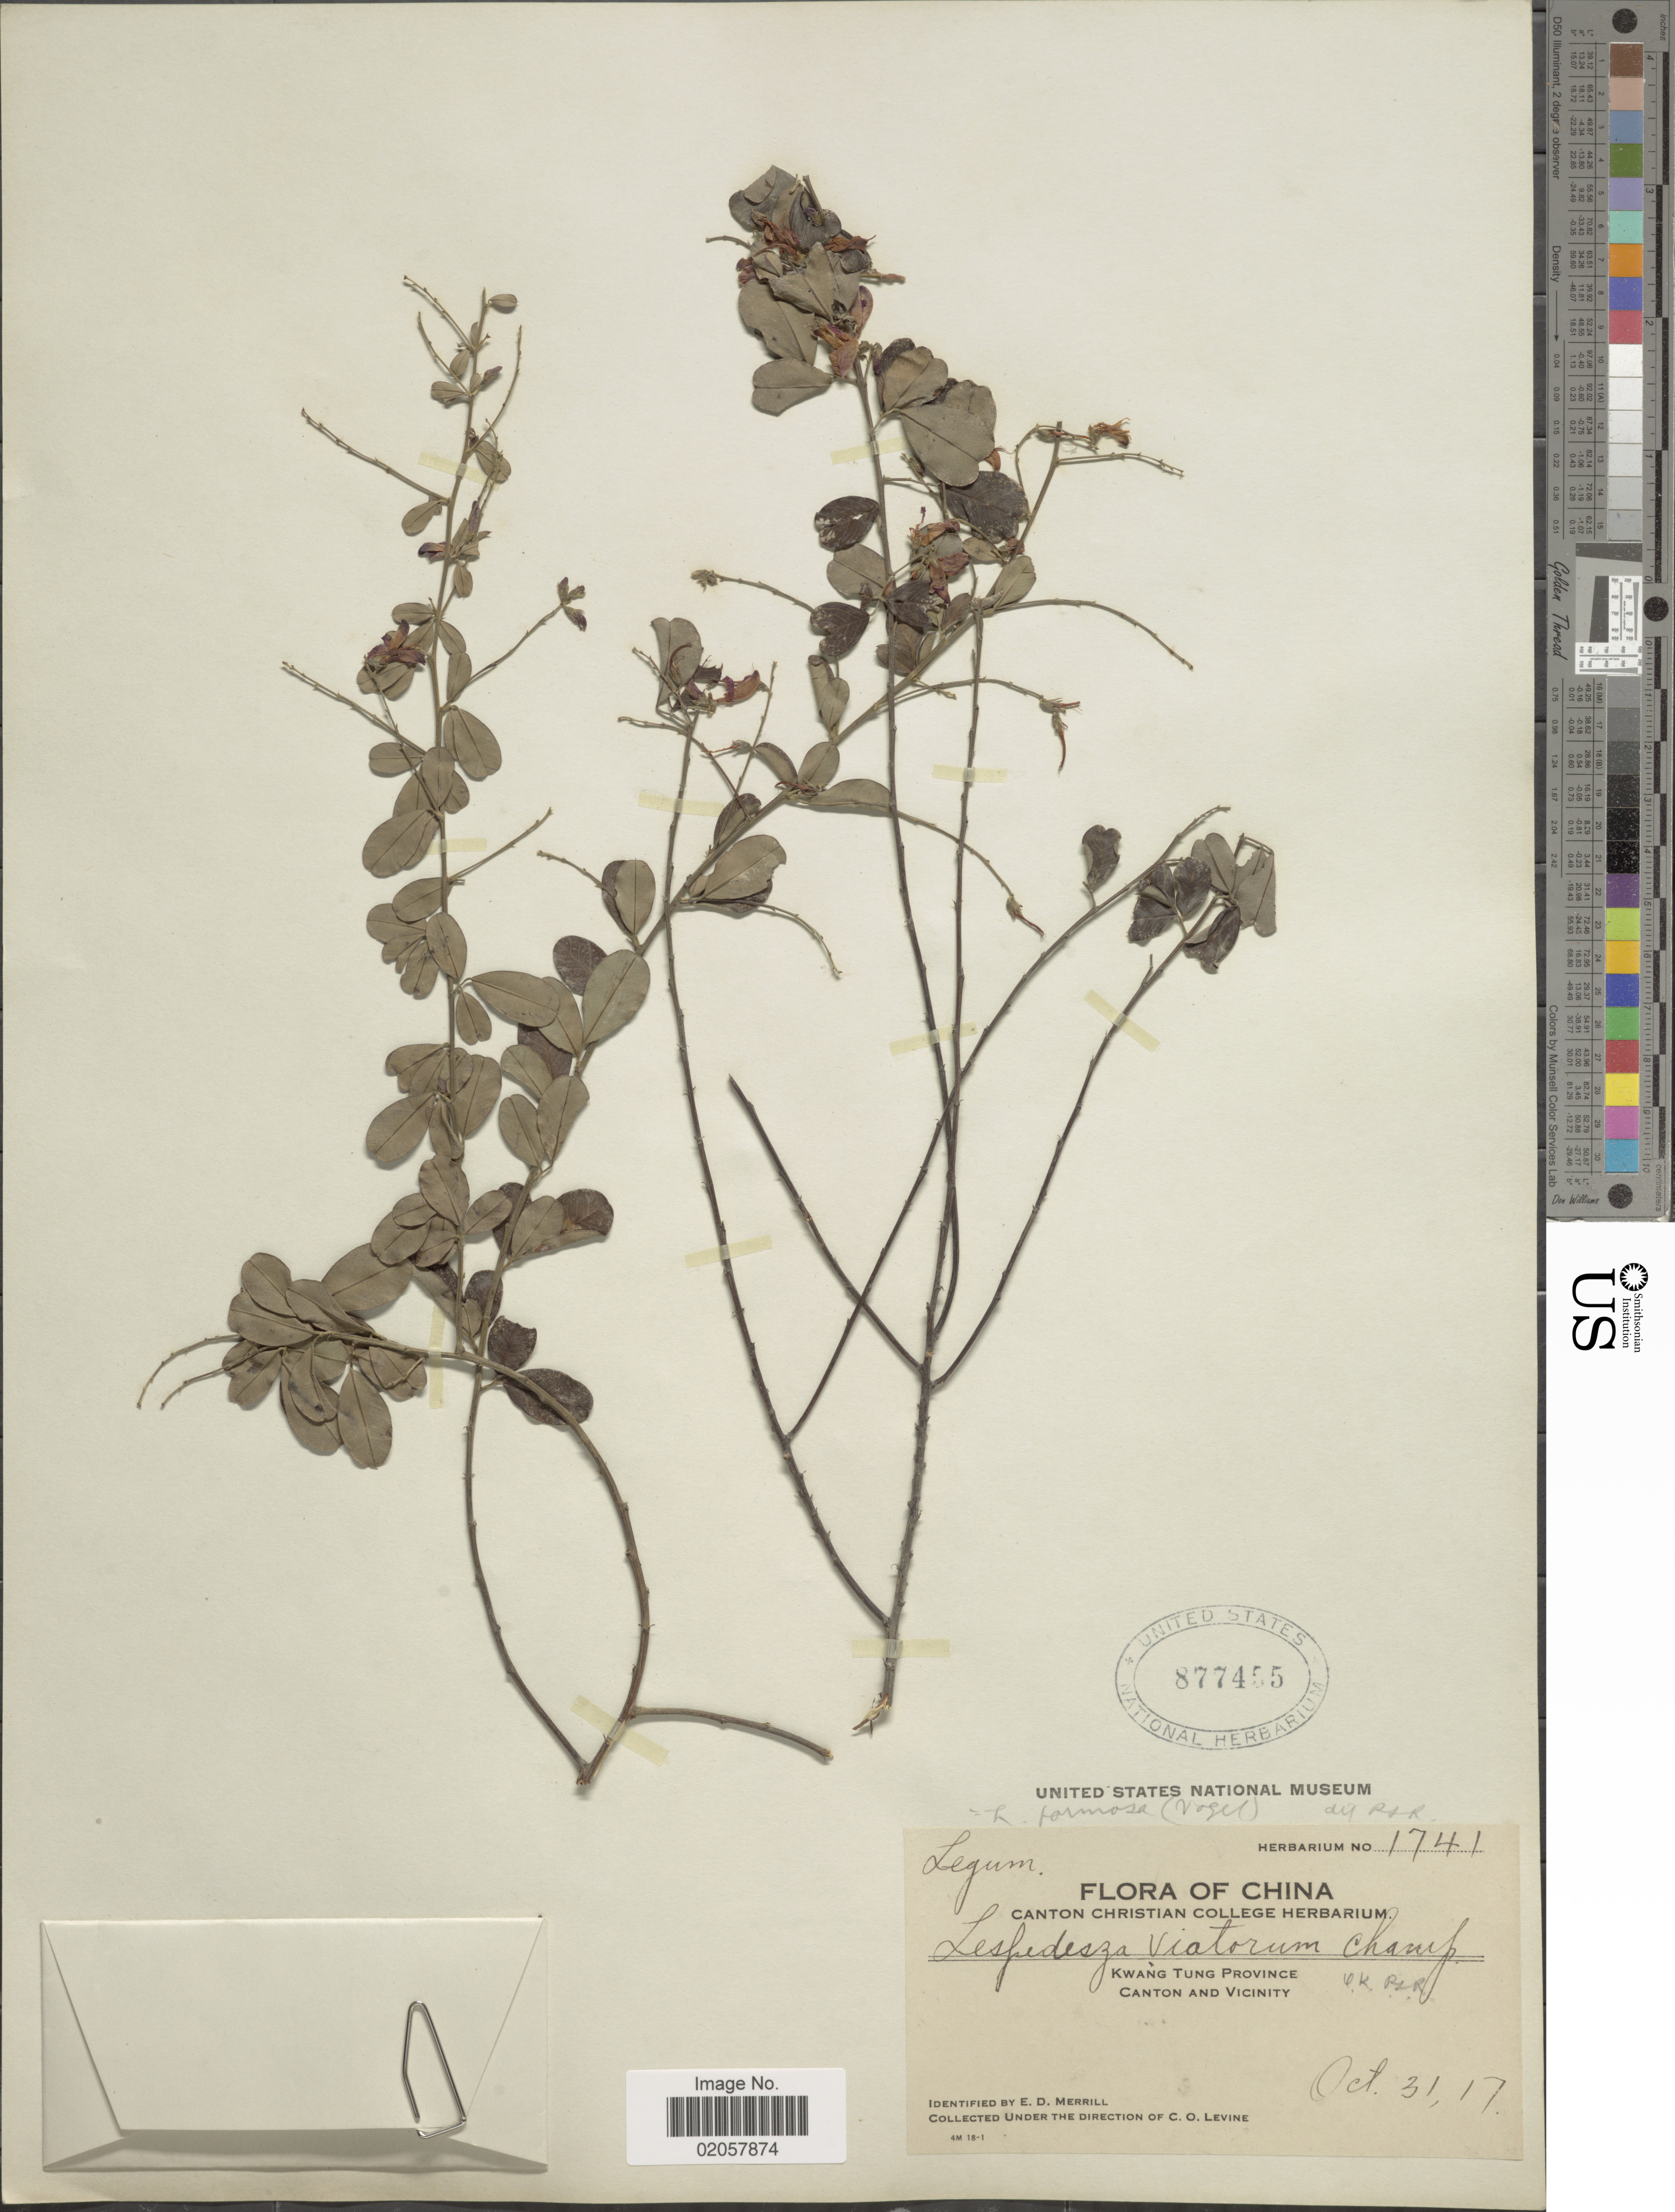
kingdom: Plantae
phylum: Tracheophyta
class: Magnoliopsida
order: Fabales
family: Fabaceae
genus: Lespedeza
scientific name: Lespedeza thunbergii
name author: (DC.) Nakai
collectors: E. D. Merrill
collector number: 1741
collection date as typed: Transcribed d/m/y: 31/10/17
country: China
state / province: Guangdong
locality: Kwang Tung Province, Canton and Vicinity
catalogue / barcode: US 877455